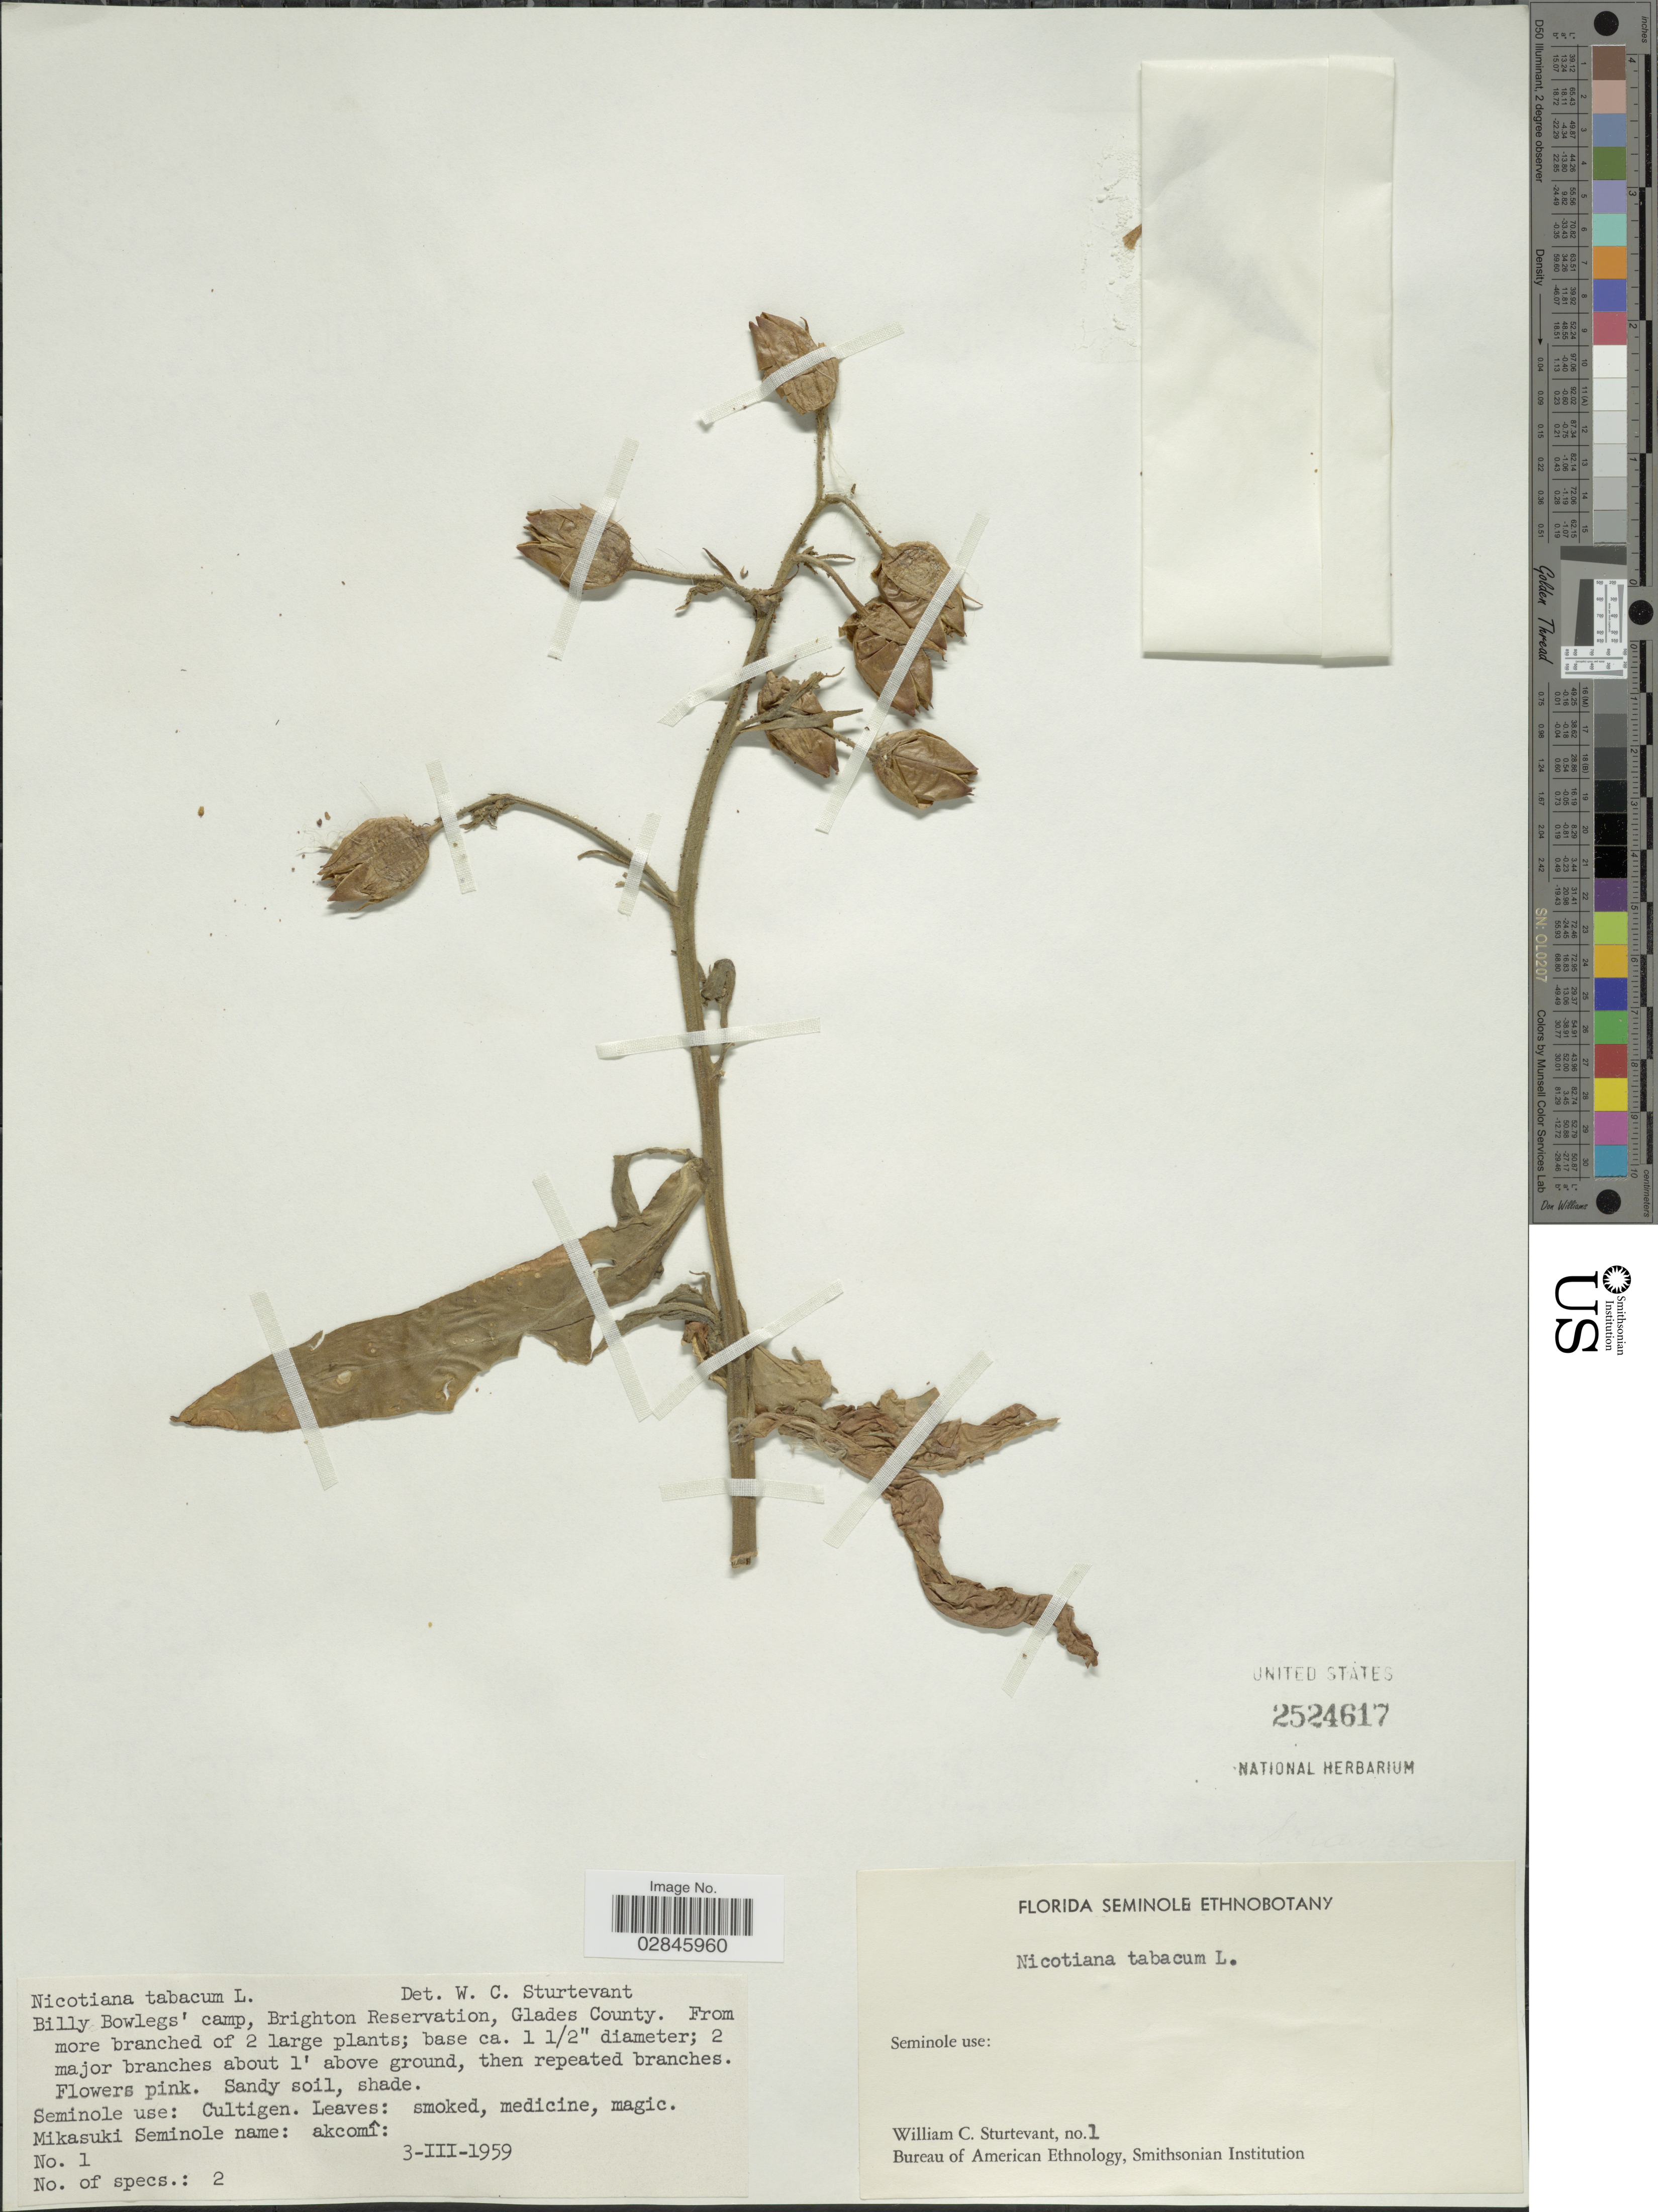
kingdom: Plantae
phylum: Tracheophyta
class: Magnoliopsida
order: Solanales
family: Solanaceae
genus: Nicotiana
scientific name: Nicotiana tabacum var. virginica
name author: (C. Agardh) Comes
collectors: W. Sturtevant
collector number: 1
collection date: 1959-03-03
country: United States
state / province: Florida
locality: Billy Bowlegs' camp, Brighton Reservation, Glades County.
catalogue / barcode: US 2524617